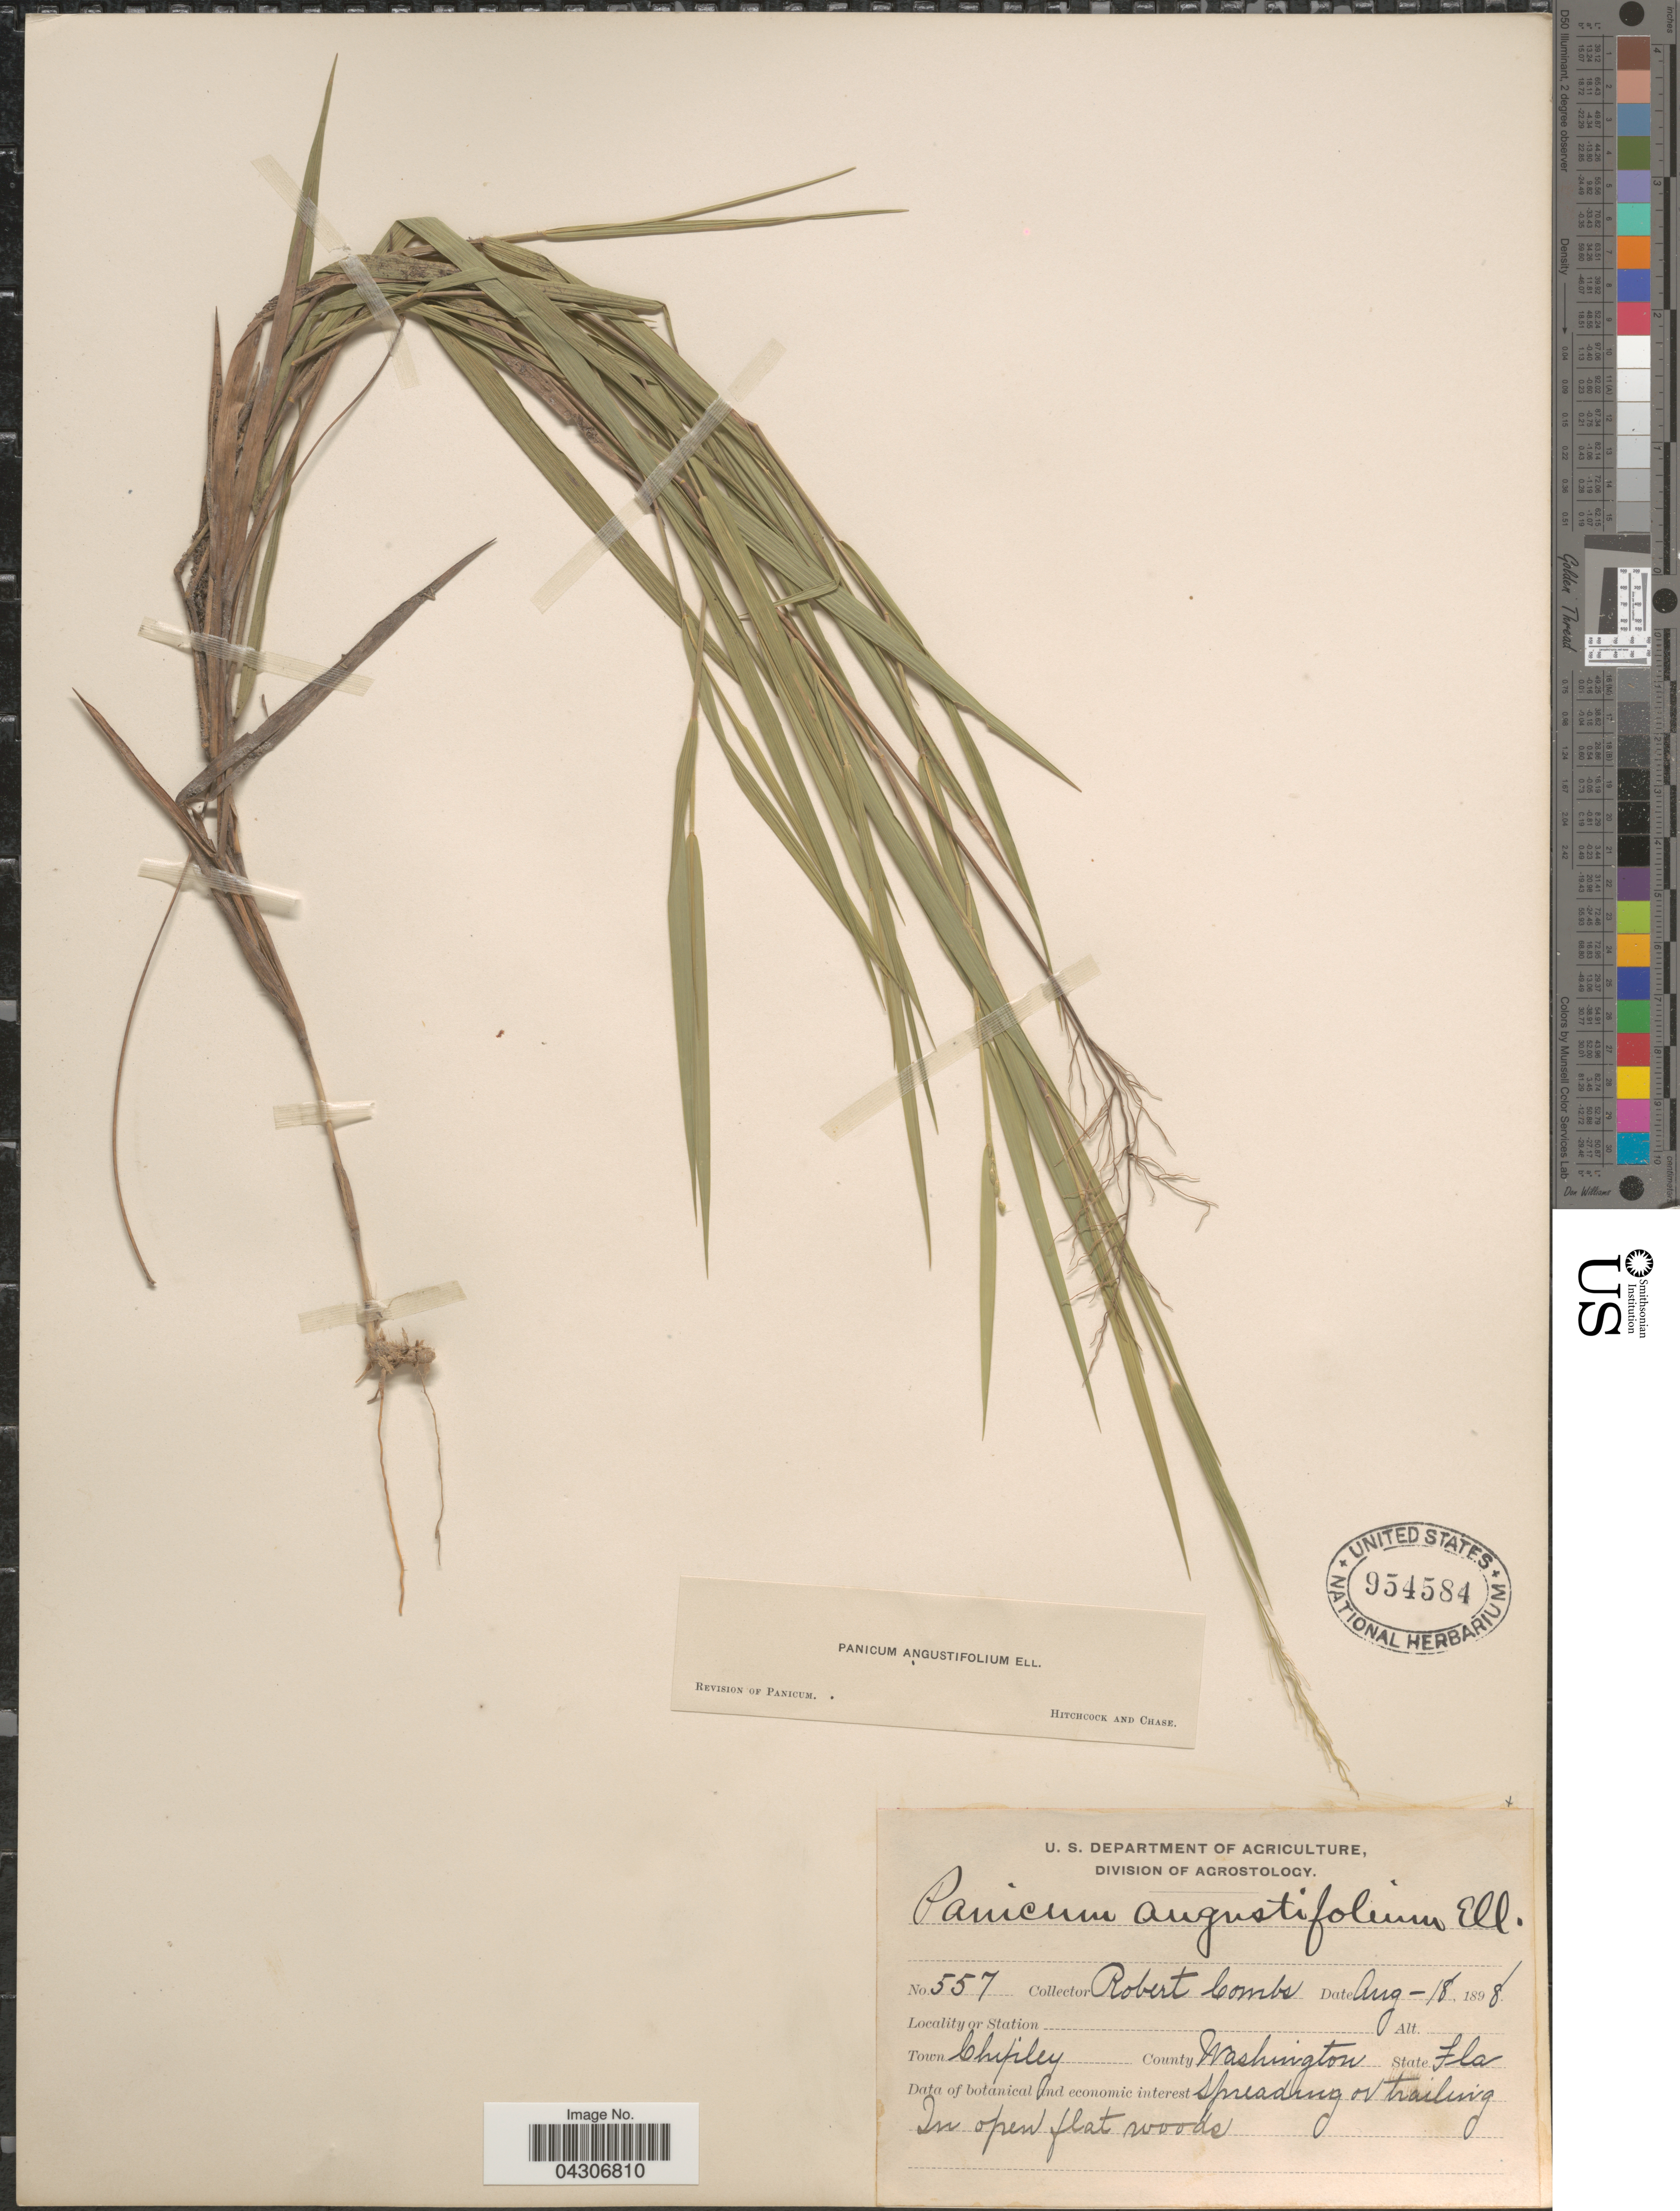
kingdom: Plantae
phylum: Tracheophyta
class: Liliopsida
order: Poales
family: Poaceae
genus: Dichanthelium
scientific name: Dichanthelium aciculare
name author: (Desv. ex Poir.) Gould & C.A. Clark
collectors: R. Combs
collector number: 557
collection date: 1898-08-18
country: United States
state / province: Florida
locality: Town Chipley. County Washington.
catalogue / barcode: US 954584